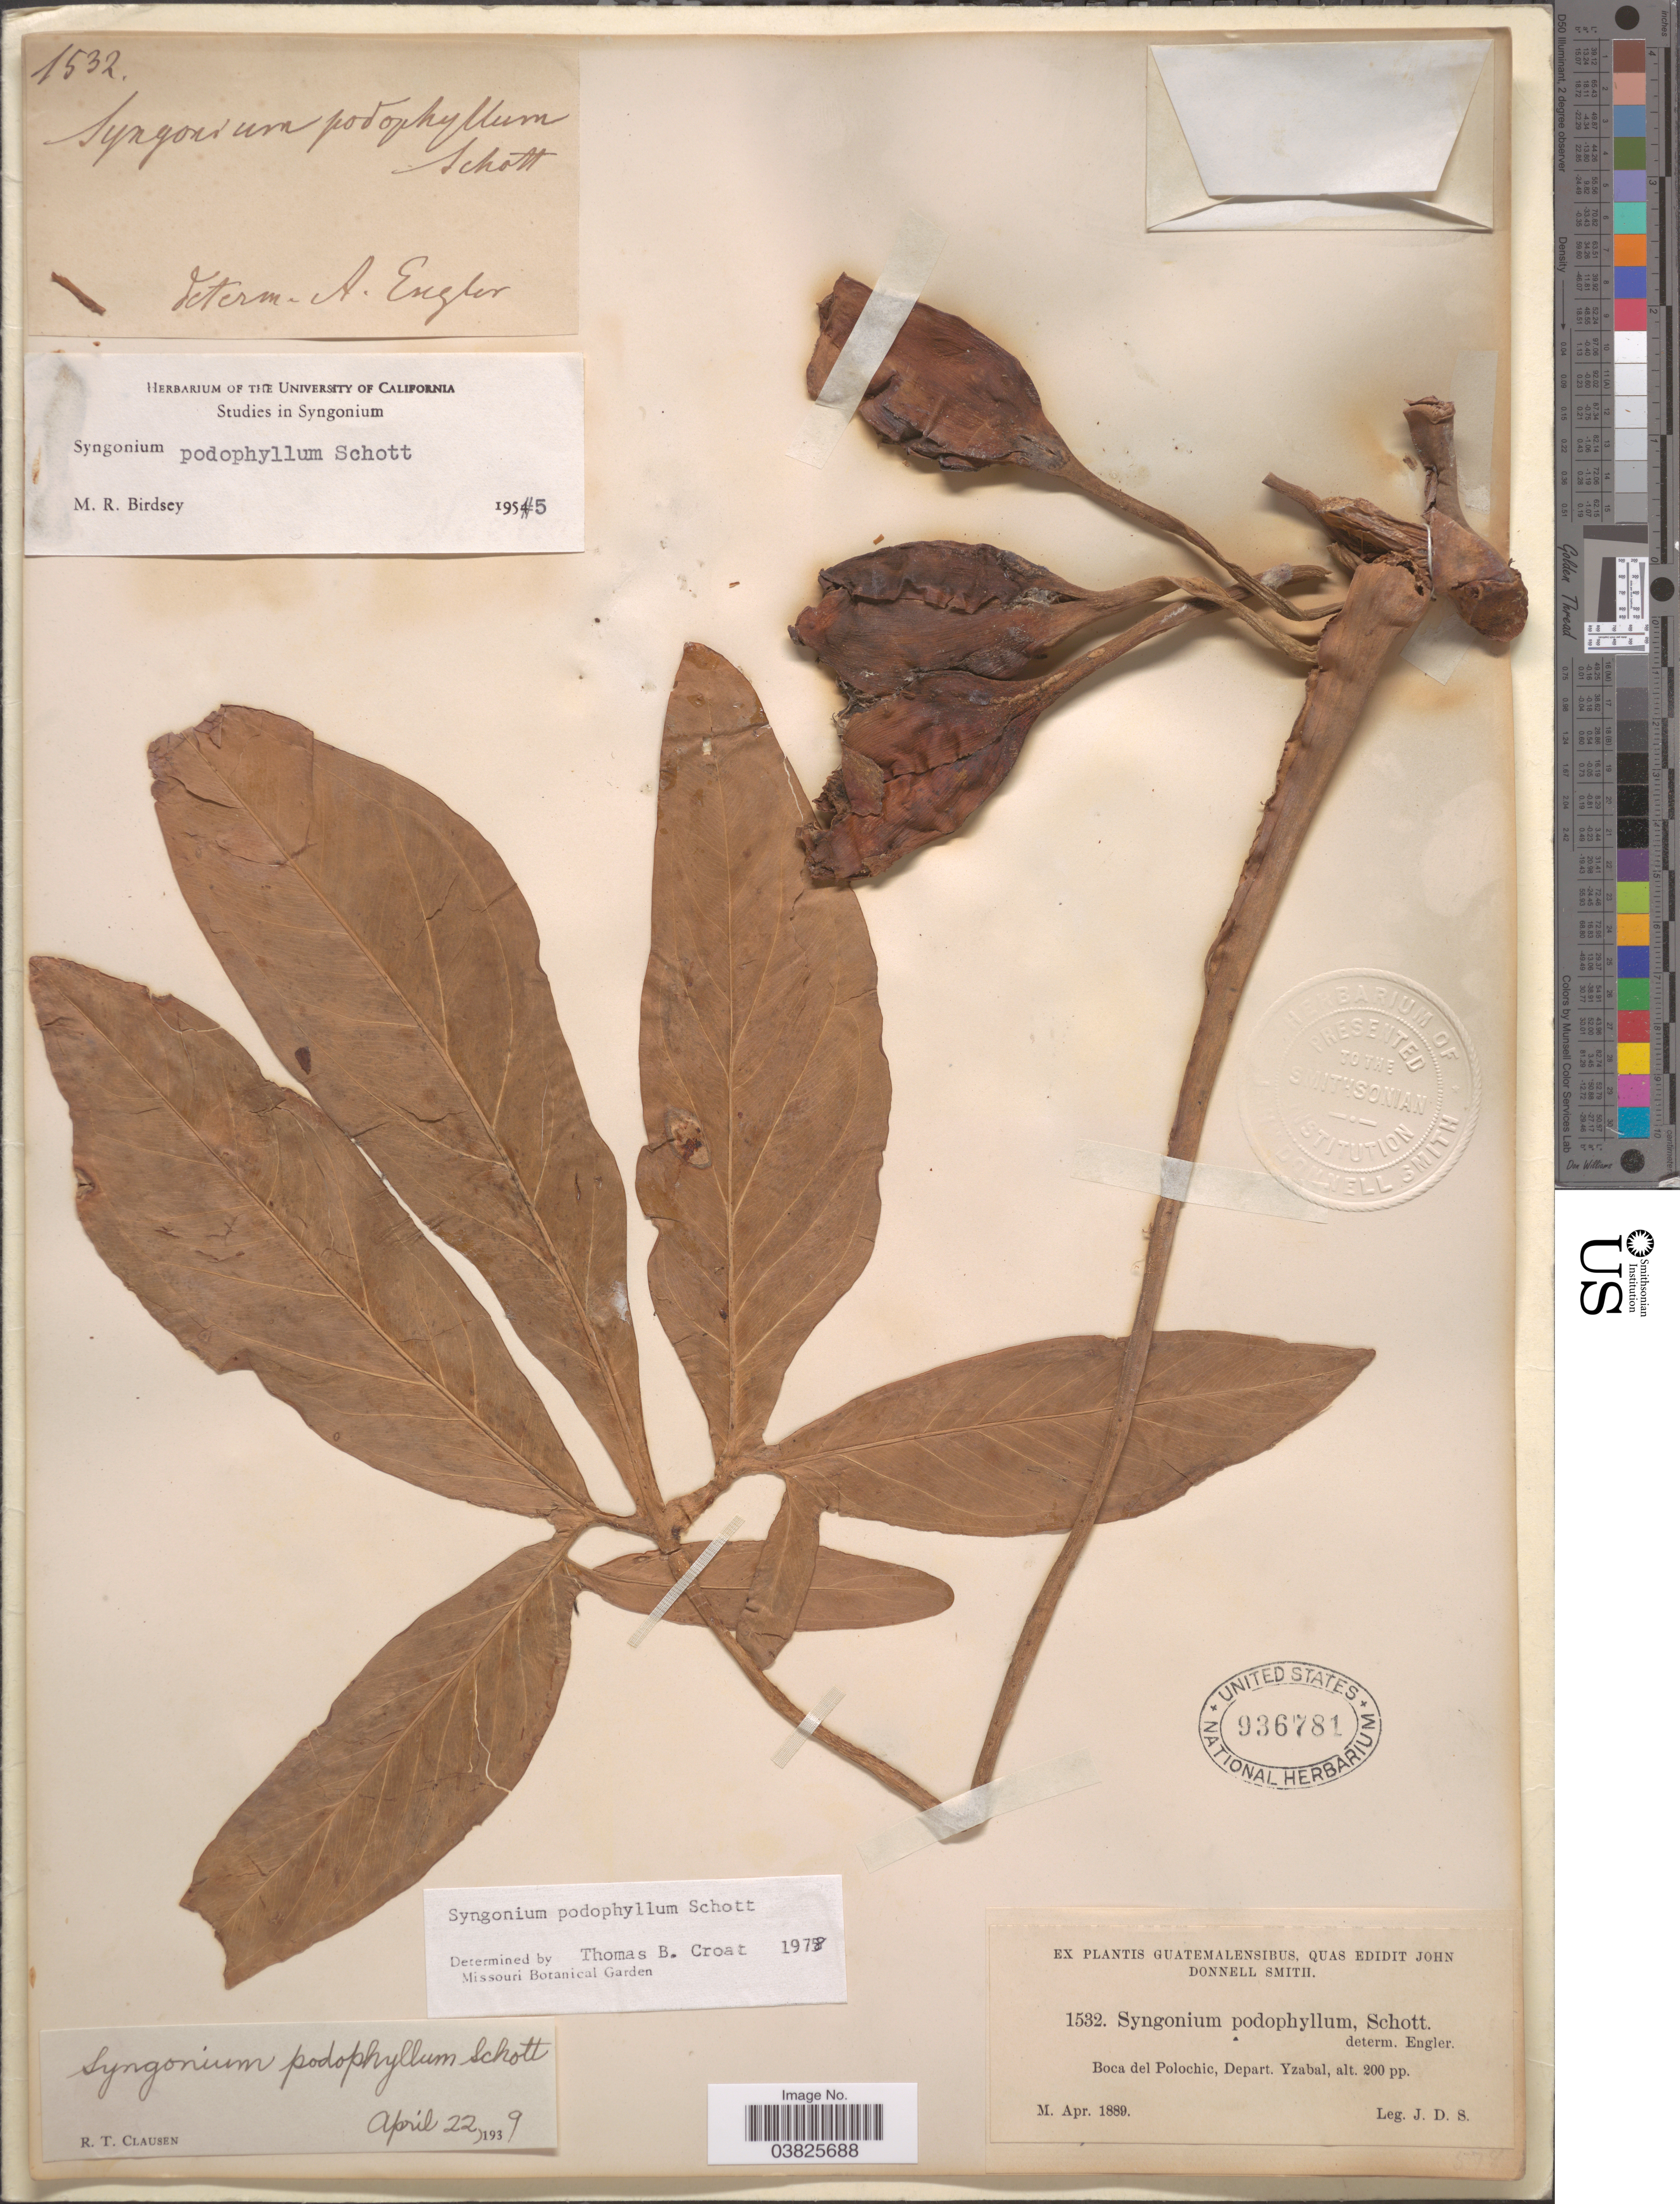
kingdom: Plantae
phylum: Tracheophyta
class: Liliopsida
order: Alismatales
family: Araceae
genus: Syngonium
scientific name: Syngonium podophyllum 'Lemon-Lime'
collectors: J. Donnell Smith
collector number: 1532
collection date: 1889-04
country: Guatemala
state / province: Izabal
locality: Boca del Polochic, Depart. Yzabal.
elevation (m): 61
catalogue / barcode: US 936781